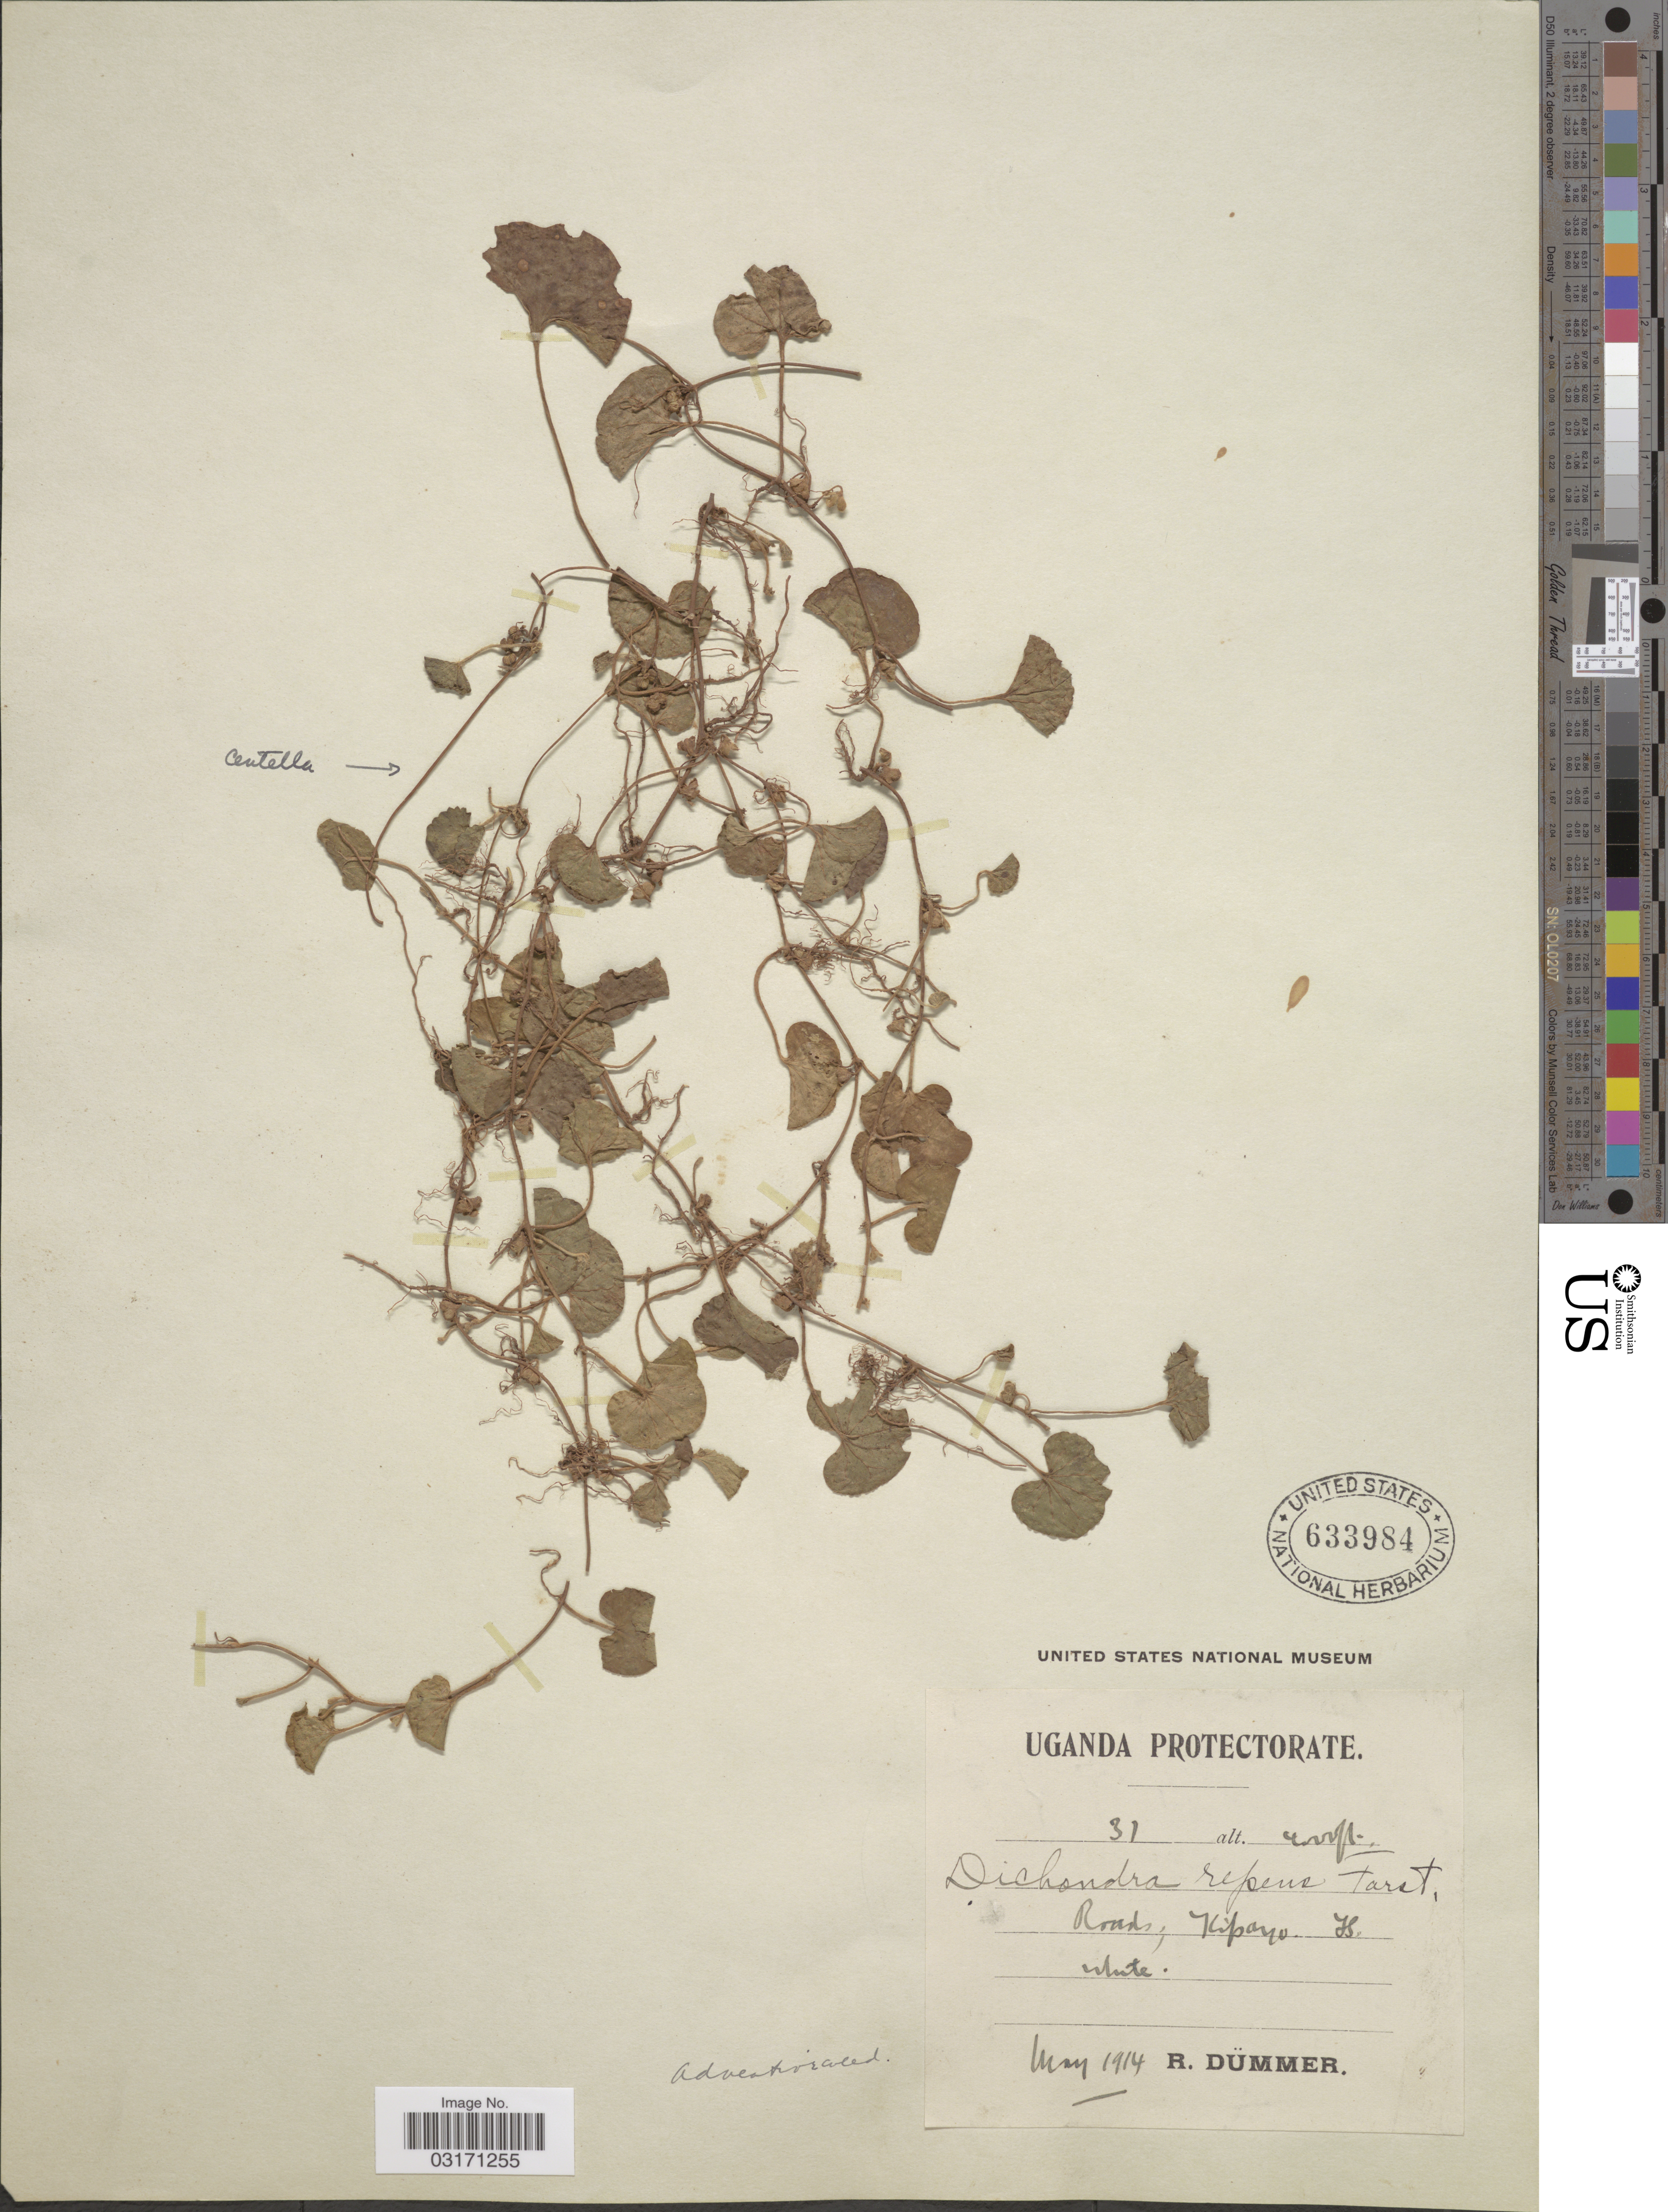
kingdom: Plantae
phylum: Tracheophyta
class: Magnoliopsida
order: Solanales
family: Convolvulaceae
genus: Dichondra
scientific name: Dichondra repens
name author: J.R. Forst. & G. Forst.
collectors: R. A. Dümmer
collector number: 31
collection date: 1914-05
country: Uganda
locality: Uganda Protectorate. Roads. Kipayo.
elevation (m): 1219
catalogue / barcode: US 633984